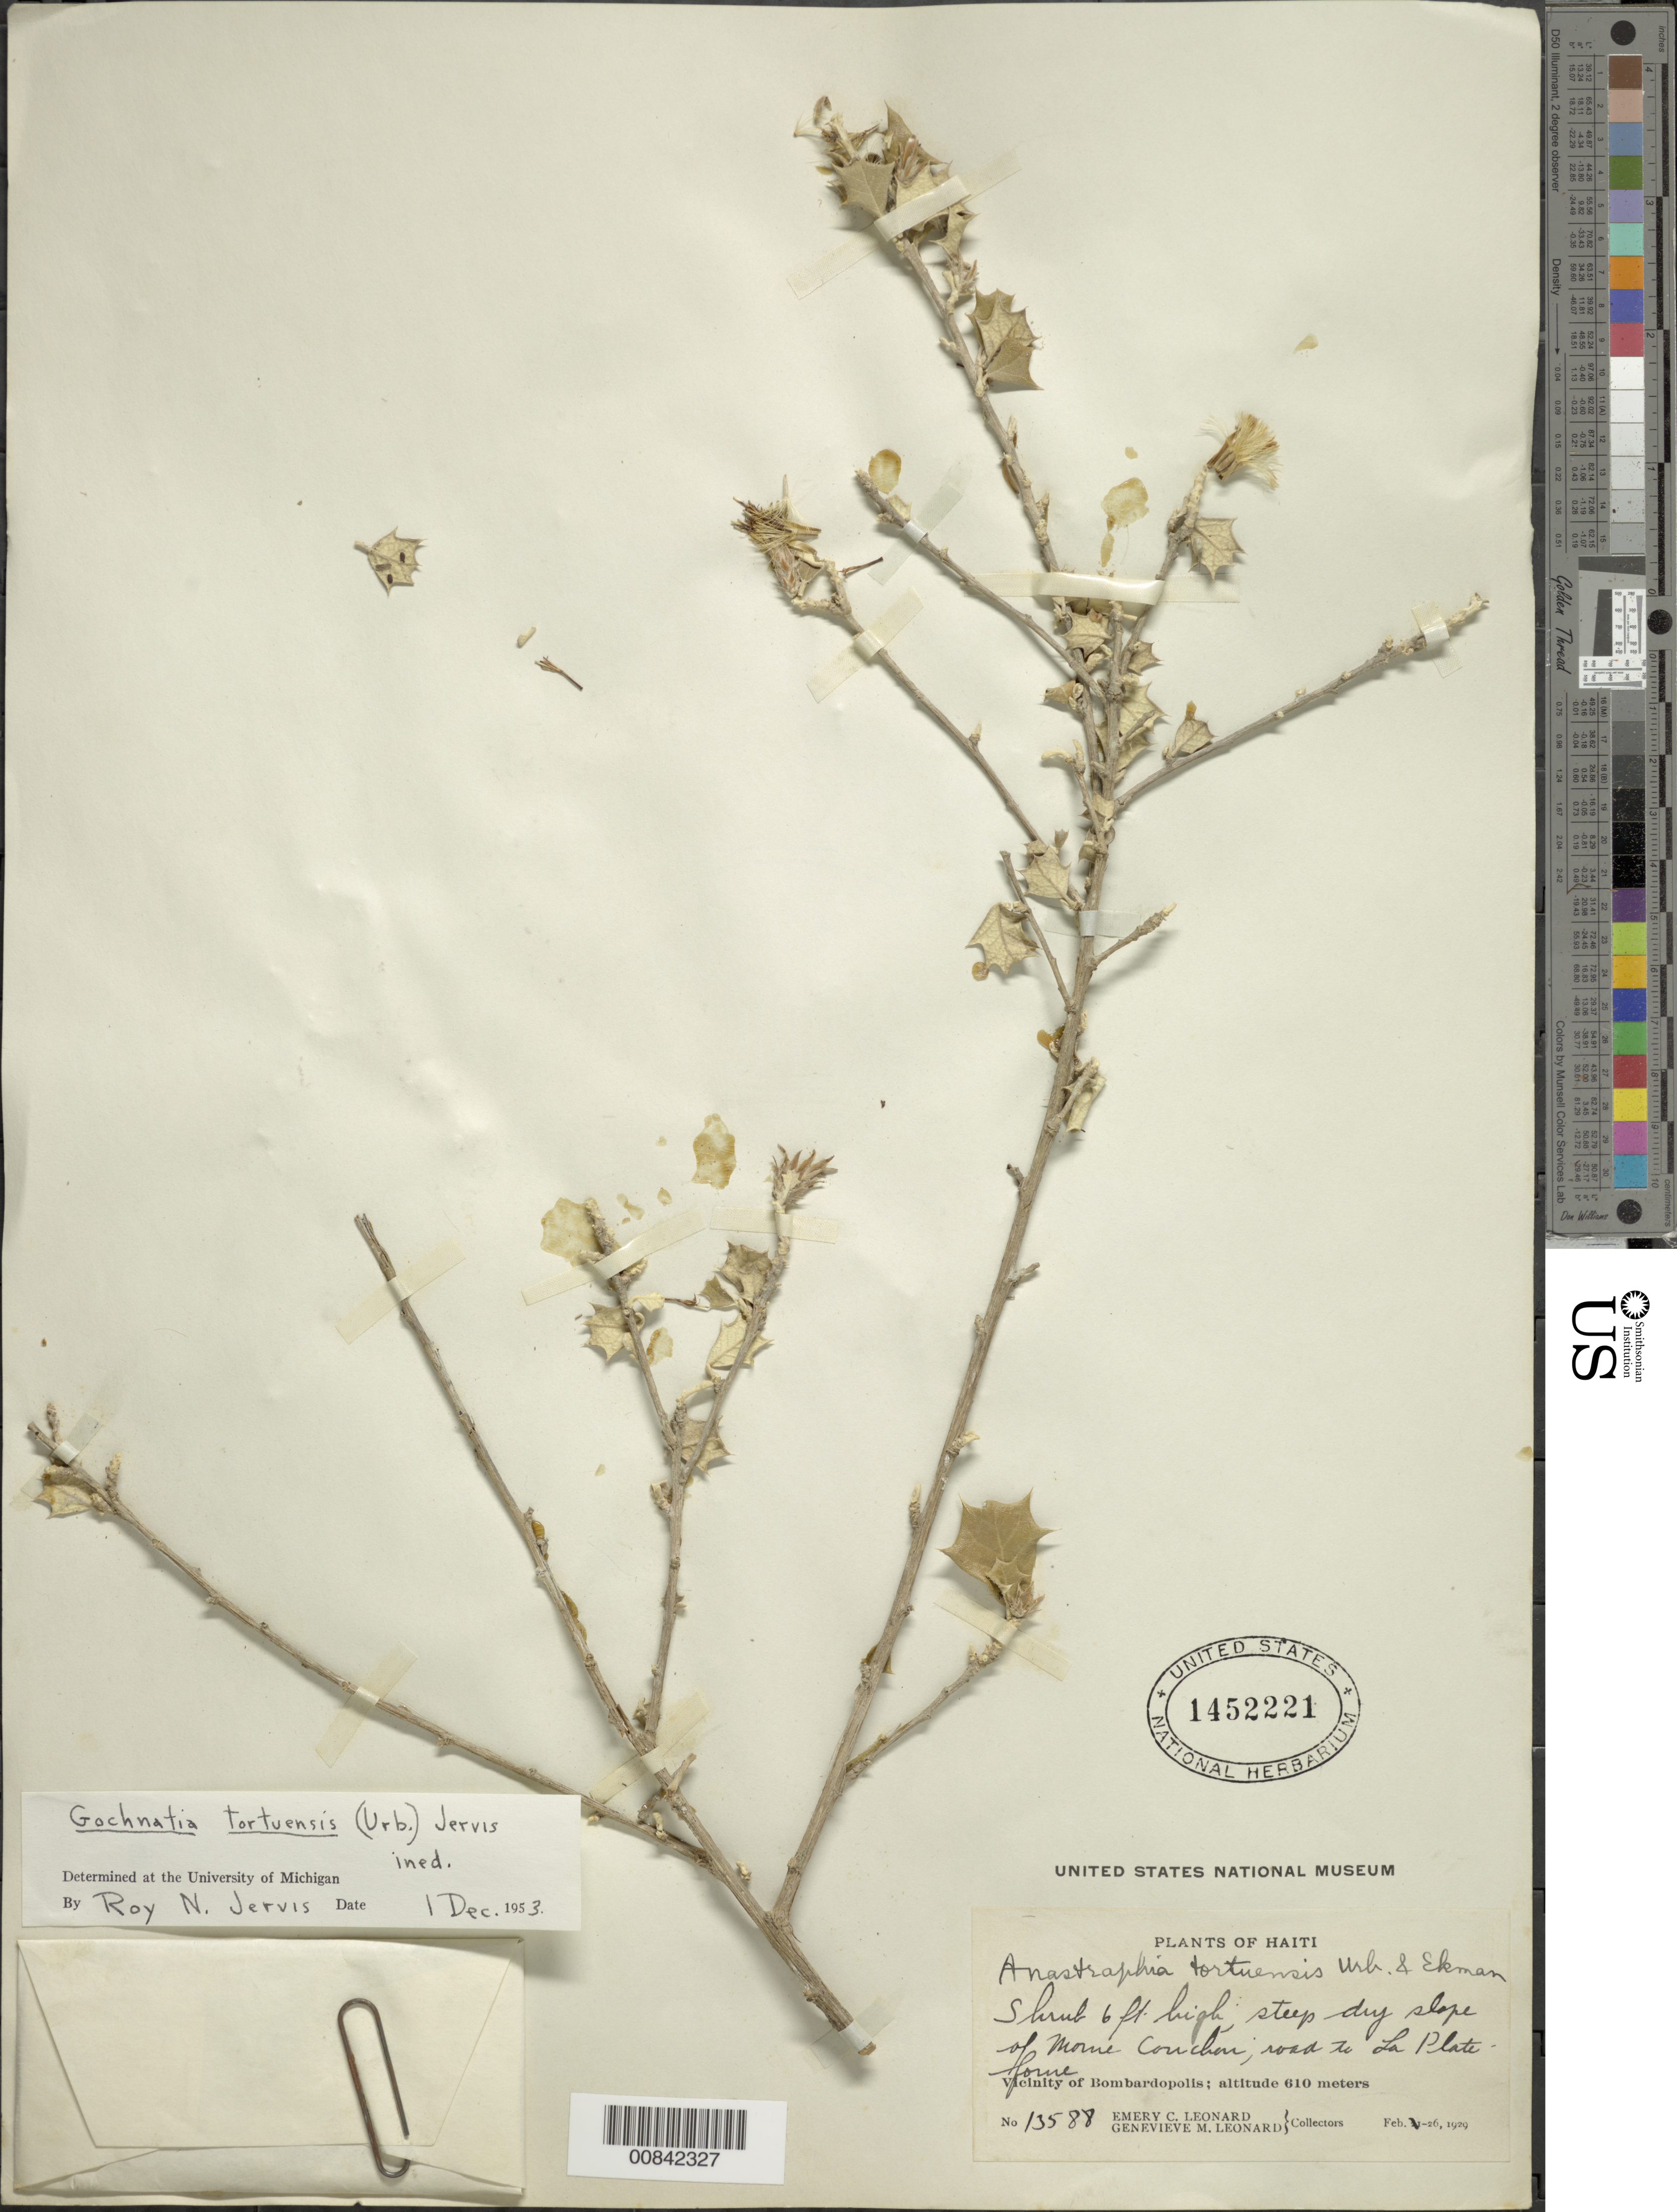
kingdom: Plantae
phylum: Tracheophyta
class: Magnoliopsida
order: Asterales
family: Asteraceae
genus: Anastraphia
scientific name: Anastraphia tortuensis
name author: Urb.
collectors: E. C. Leonard & G. M. Leonard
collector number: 13588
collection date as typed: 26 Feb 1929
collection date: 1929-02-26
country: Haiti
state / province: Nord-Ouest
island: Hispaniola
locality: Vicinity of Bombardopolis, Morne Couchon, road to La "Plateforure"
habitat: Steep dry slope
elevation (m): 610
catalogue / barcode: US 1452221